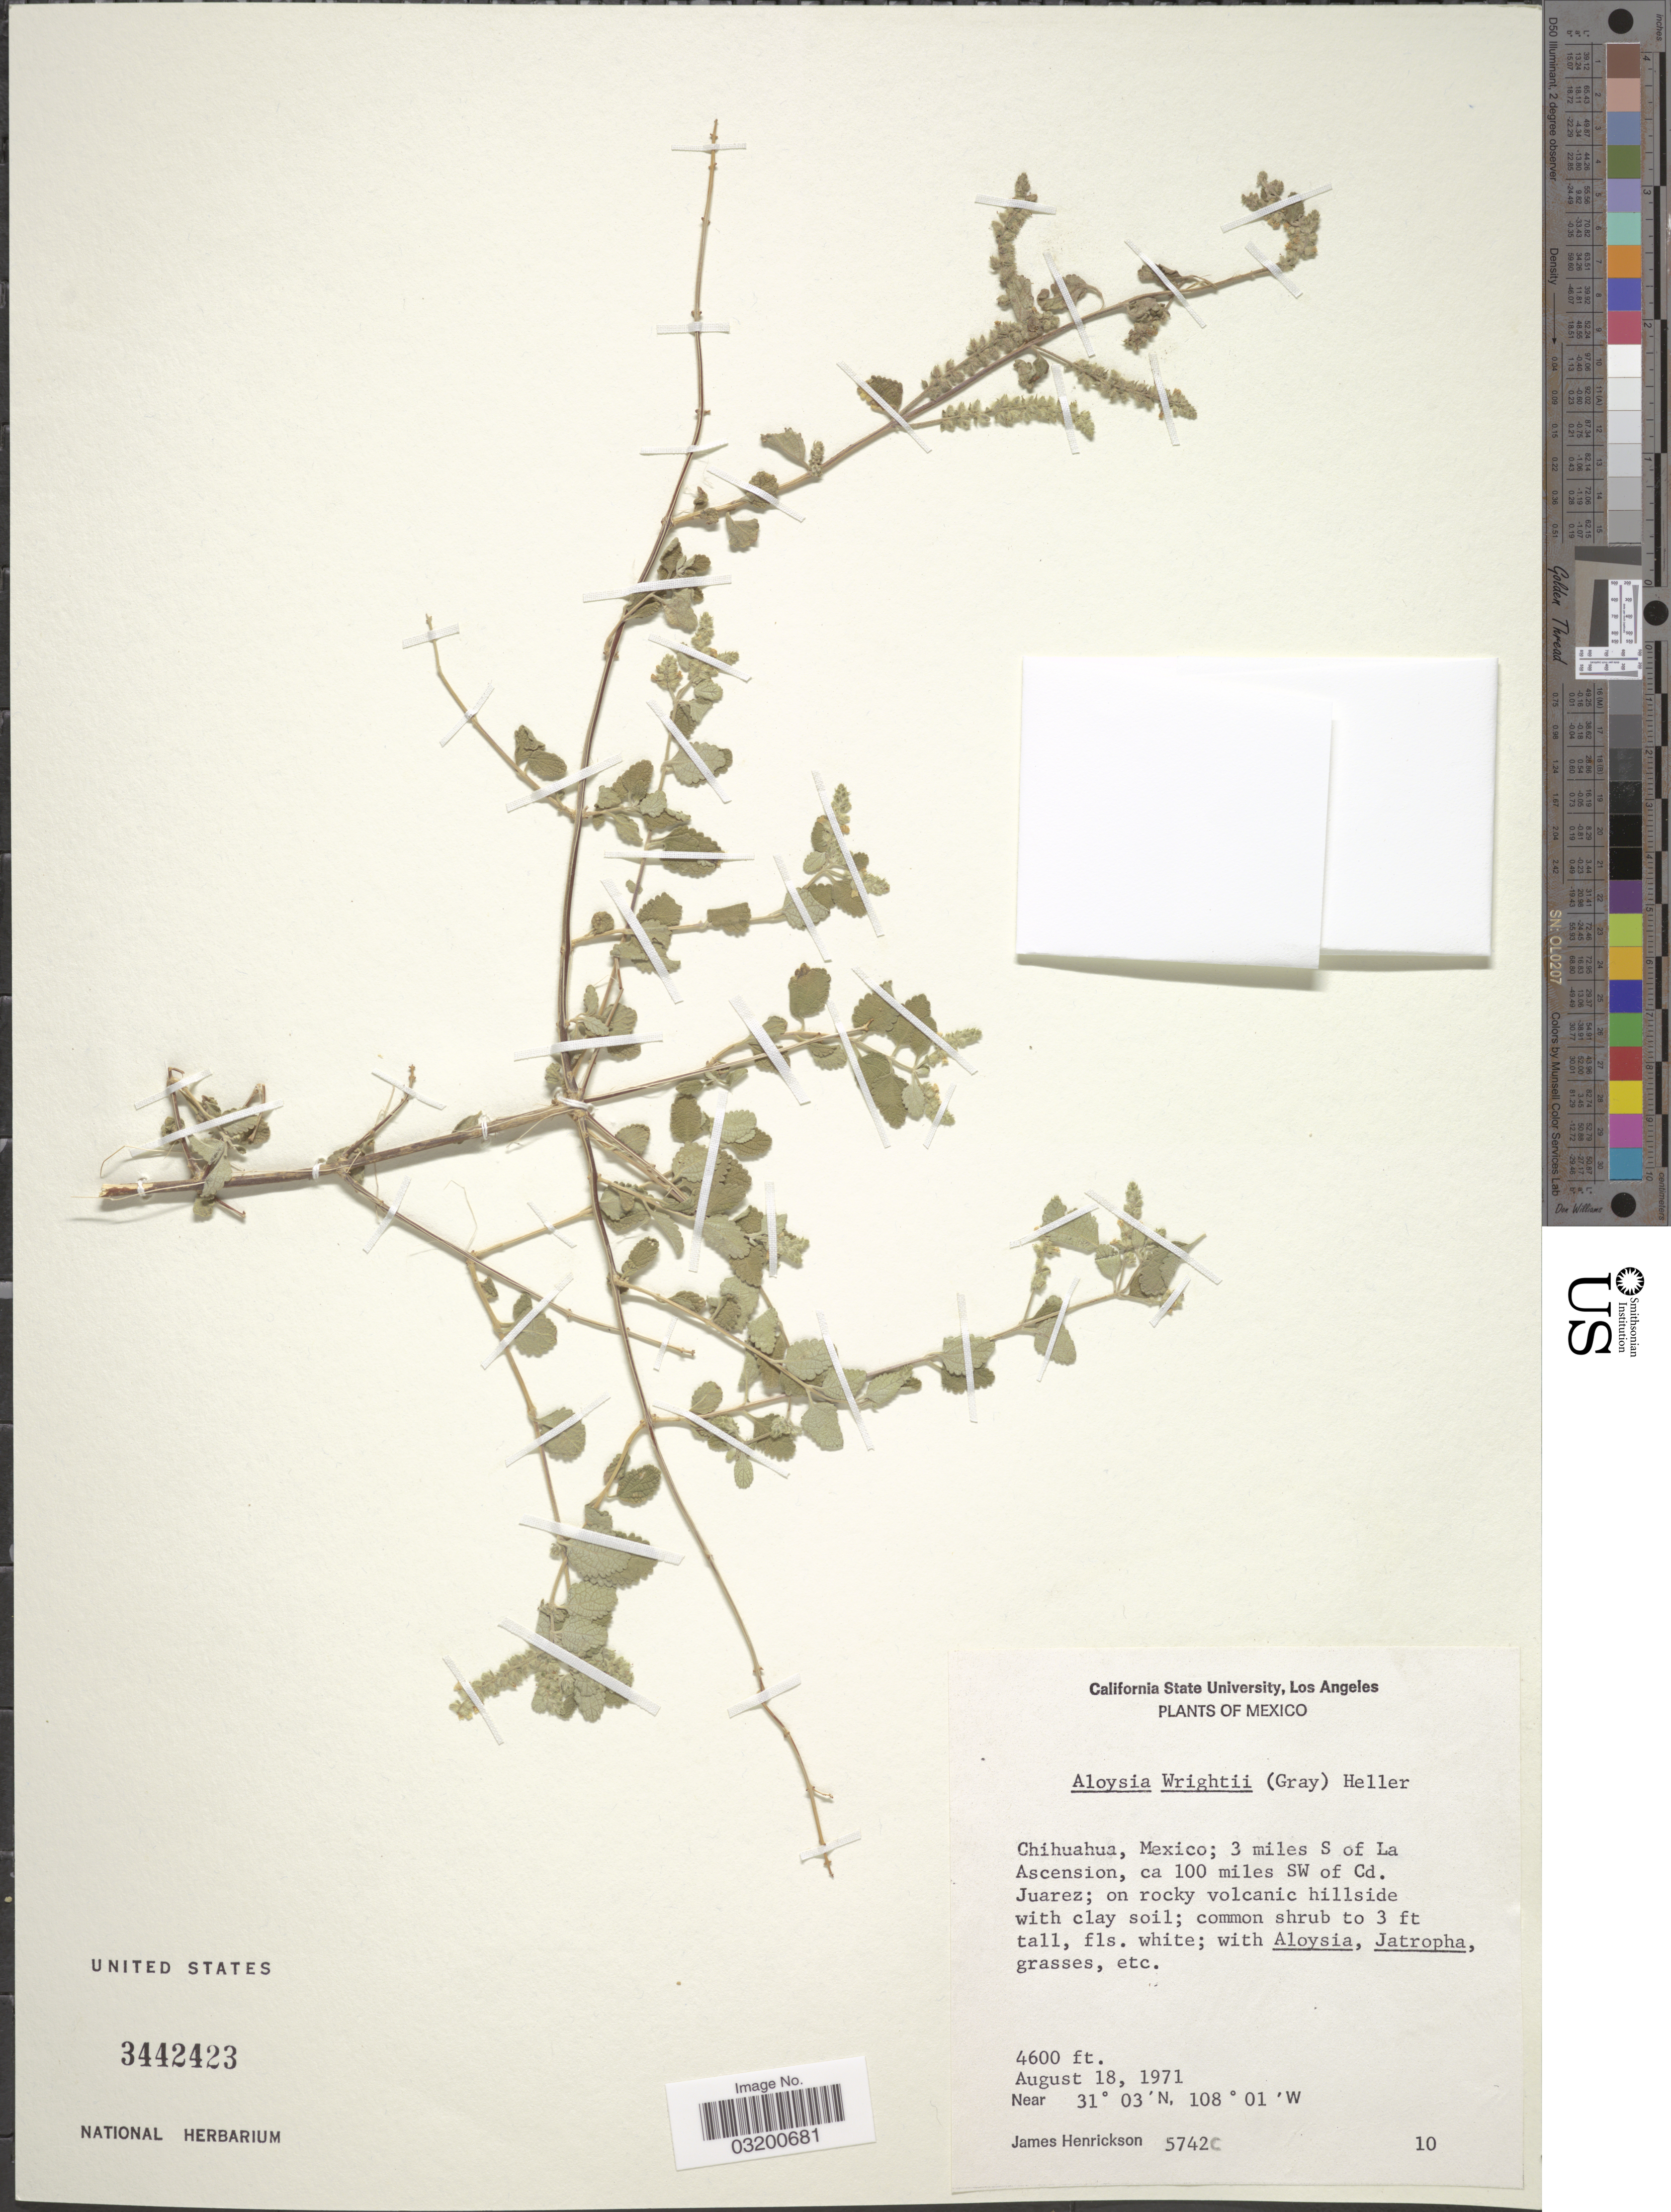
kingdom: Plantae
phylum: Tracheophyta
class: Magnoliopsida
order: Lamiales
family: Verbenaceae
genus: Aloysia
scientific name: Aloysia wrightii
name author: A. Heller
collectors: J. Henrickson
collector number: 5742c/ 10?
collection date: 1971-08-18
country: Mexico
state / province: Chihuahua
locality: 3 miles S of La Ascencion, ca 100 miles SW of Cd. Juarez.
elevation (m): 1402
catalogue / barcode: US 3442423